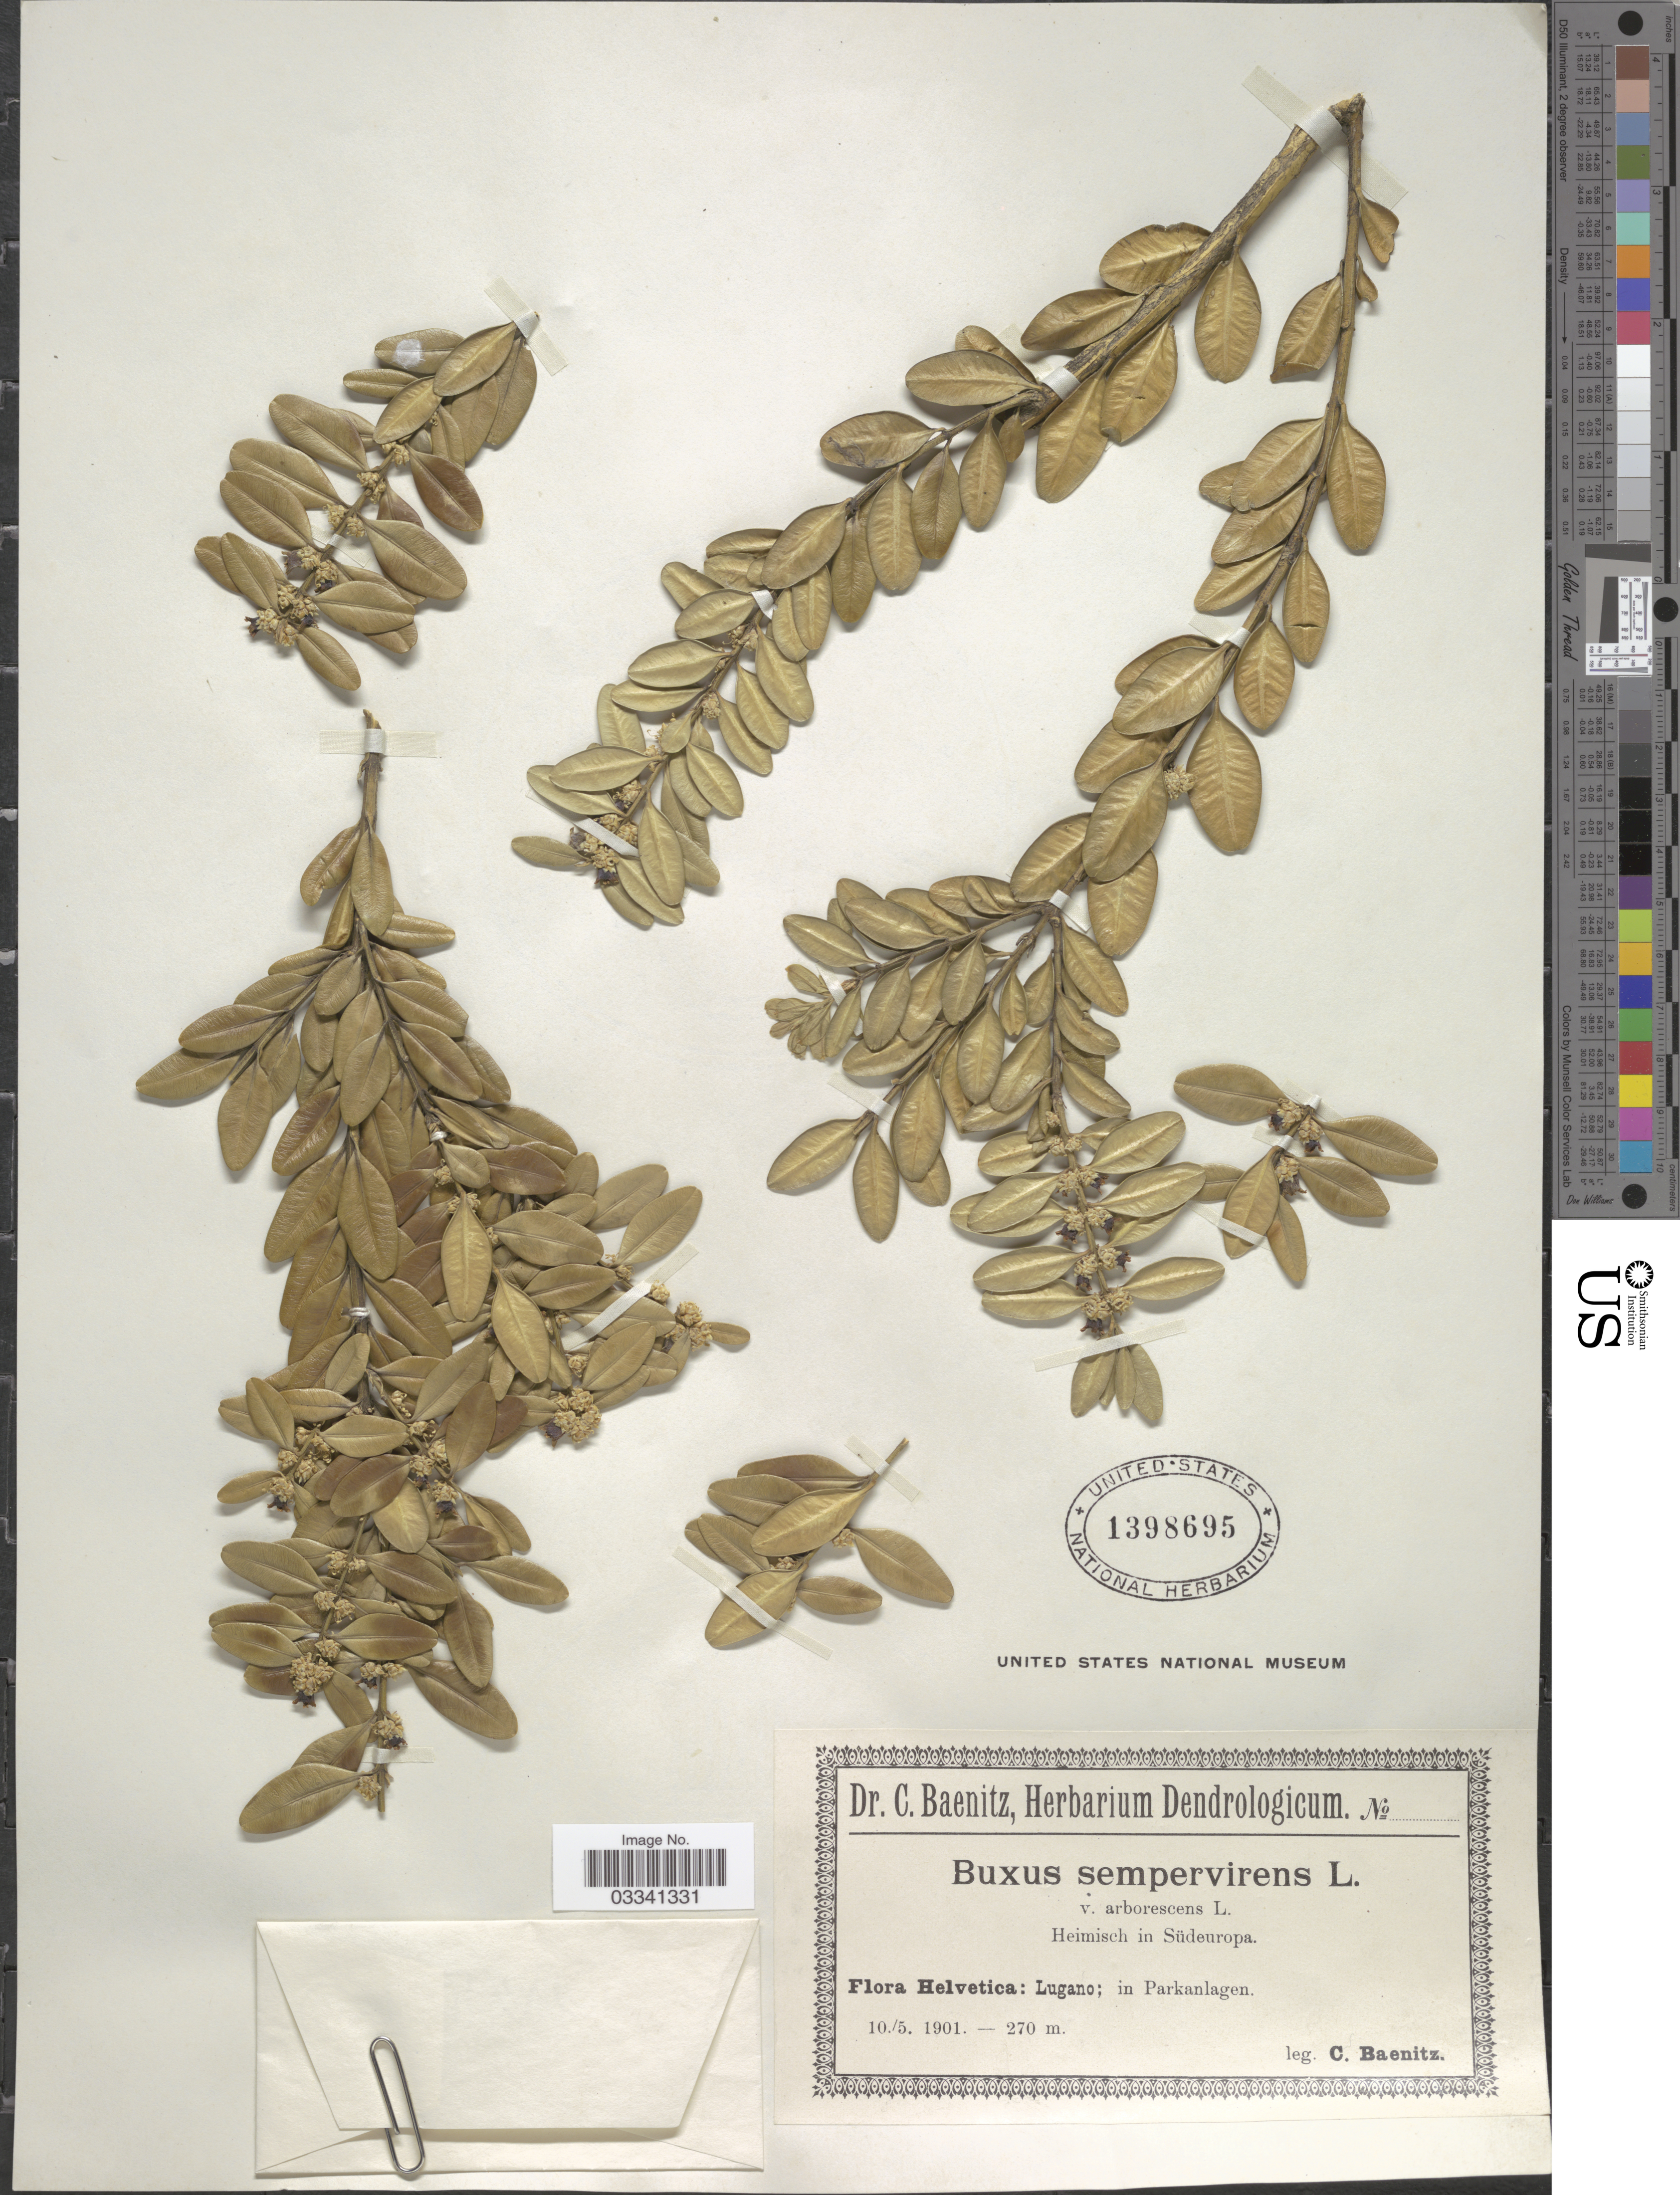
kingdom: Plantae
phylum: Tracheophyta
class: Magnoliopsida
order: Buxales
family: Buxaceae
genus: Buxus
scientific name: Buxus sempervirens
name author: L.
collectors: C. G. Baenitz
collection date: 1901-05-10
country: Switzerland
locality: Helvetica: Lugano; in Parkanlagen.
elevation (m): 270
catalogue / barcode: US 1398695